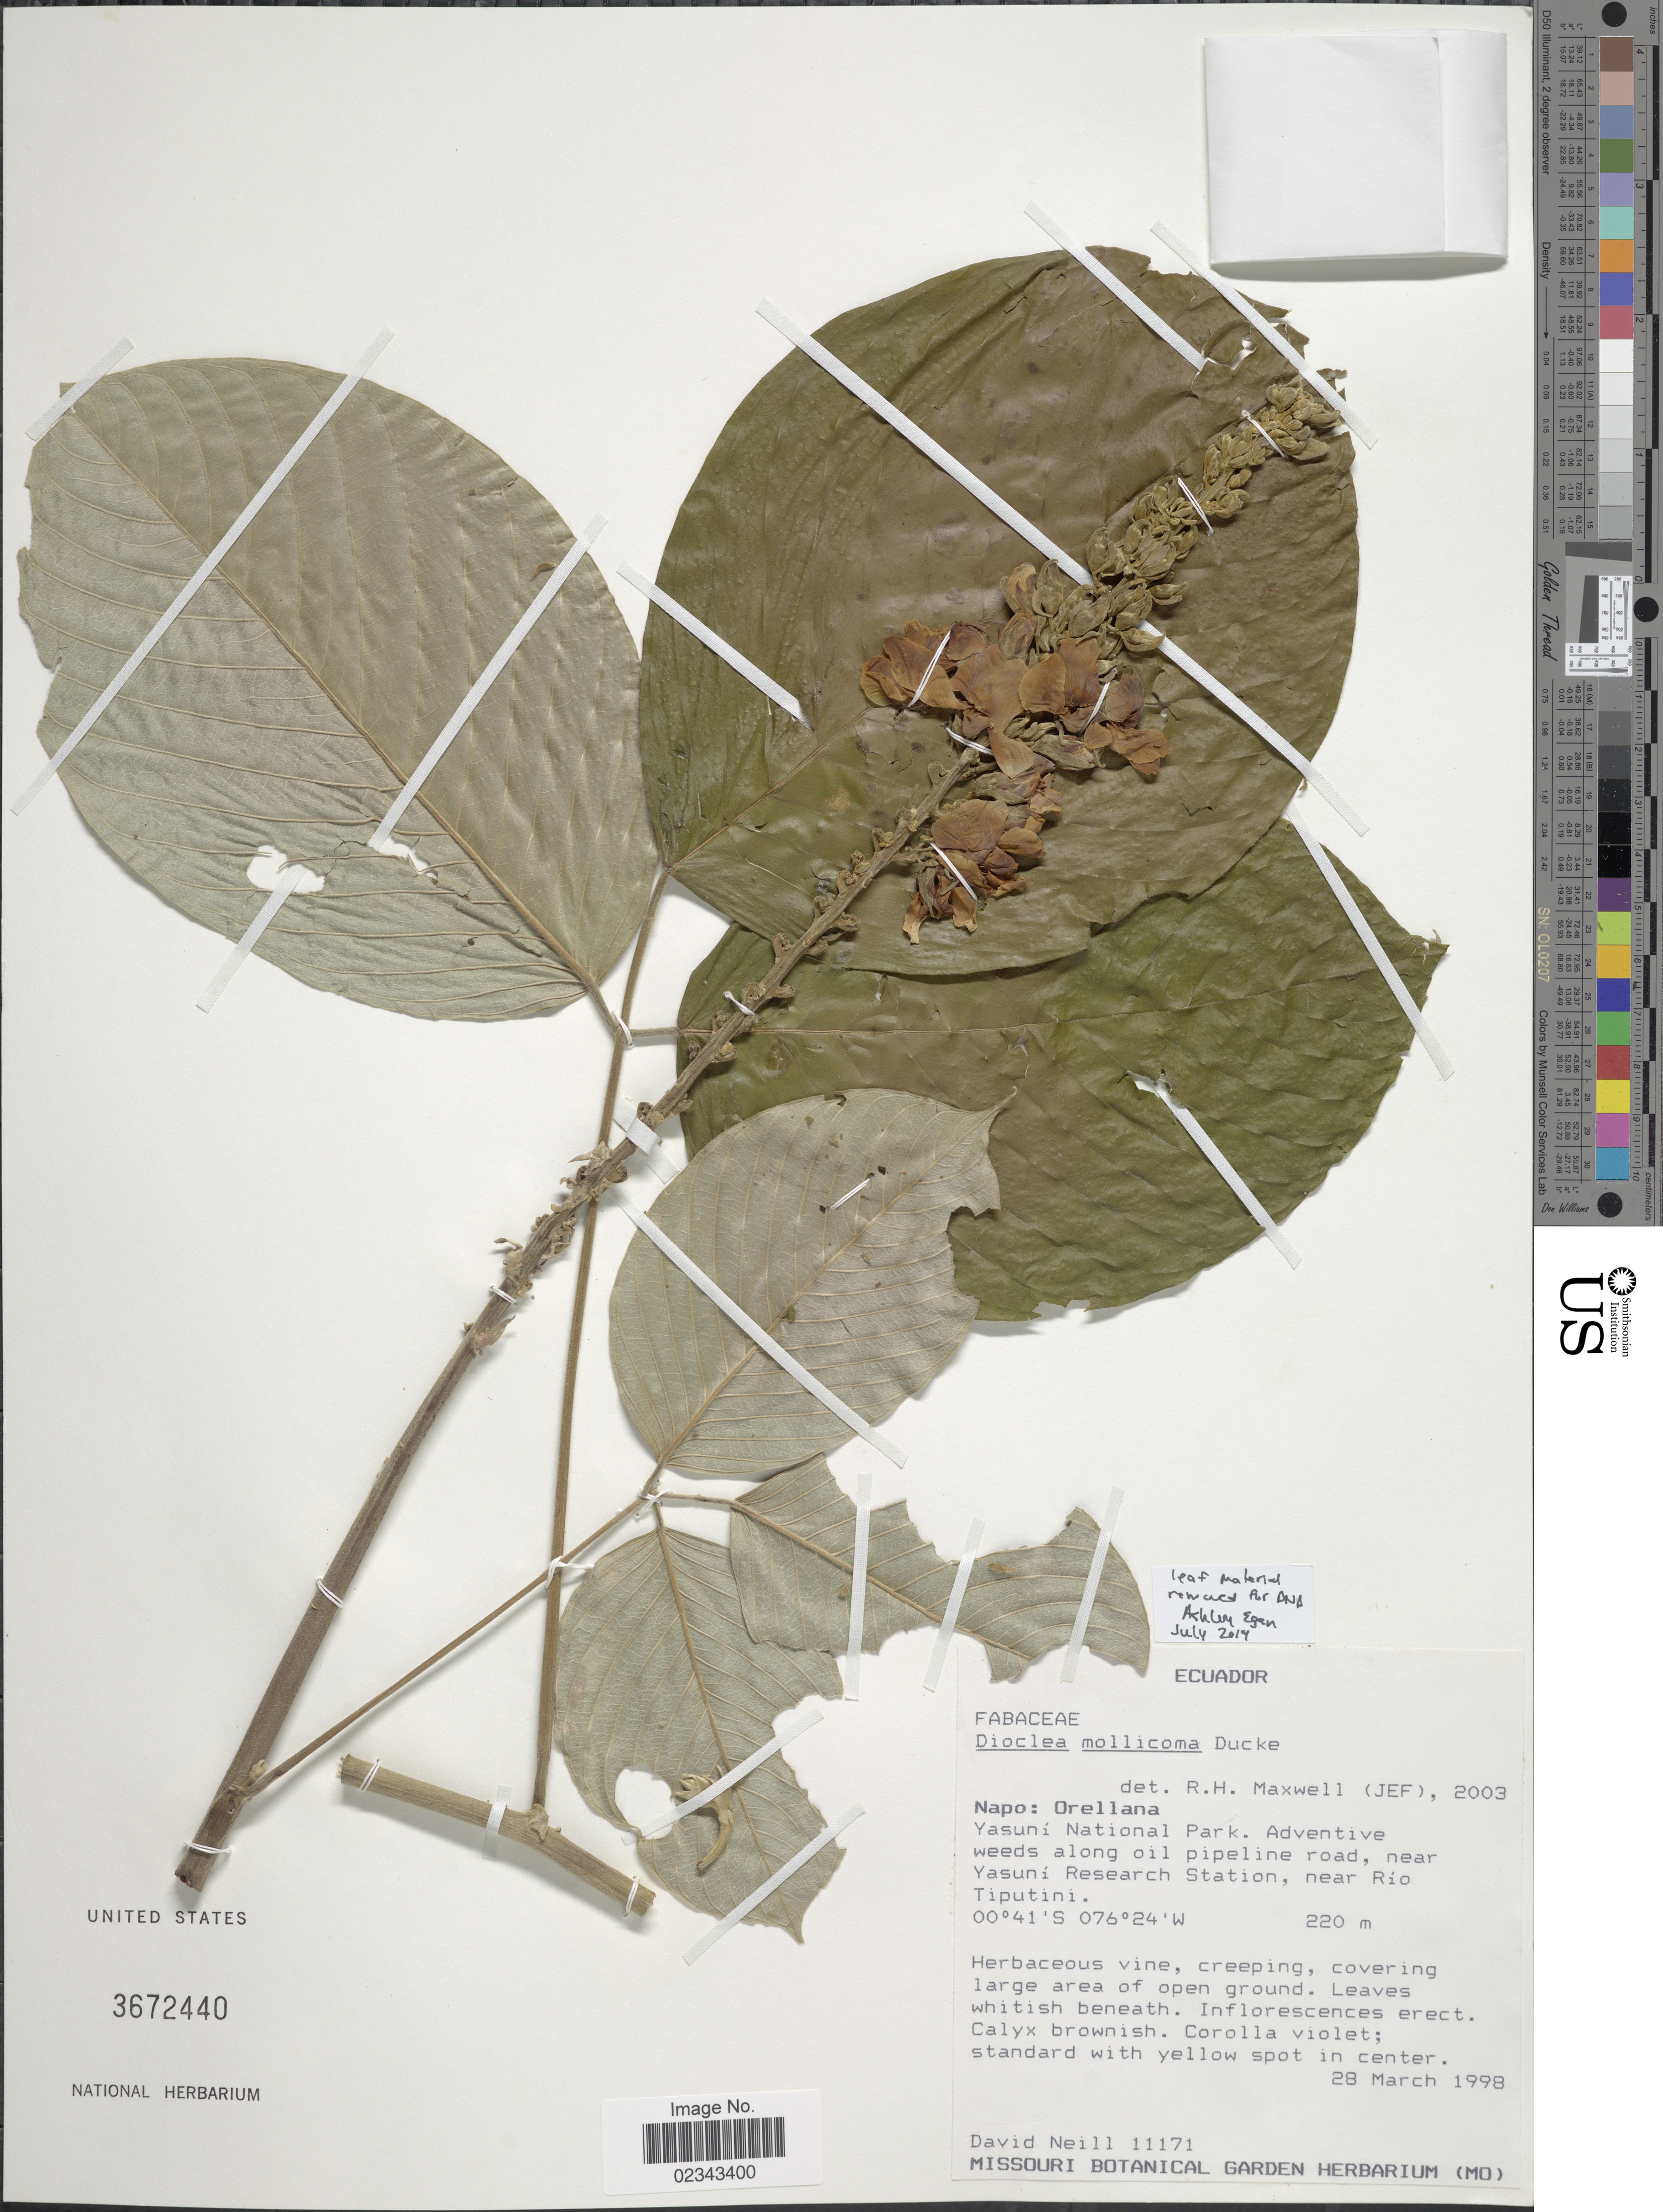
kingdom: Plantae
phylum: Tracheophyta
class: Magnoliopsida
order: Fabales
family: Fabaceae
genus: Macropsychanthus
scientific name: Macropsychanthus mollicomus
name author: (Ducke) L.P. Queiroz & Snak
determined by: Strong, Mark T., (BOT), Smithsonian Institution - National Museum of Natural History (UNITED STATES)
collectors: D. Neill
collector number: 11171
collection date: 1998-03-28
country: Ecuador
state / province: Napo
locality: Orellana, Yasuní National Park. Adventive weeds along oil pipeline road, near Yasuní Research Station, near Río Tiputini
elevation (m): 220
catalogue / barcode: US 3672440